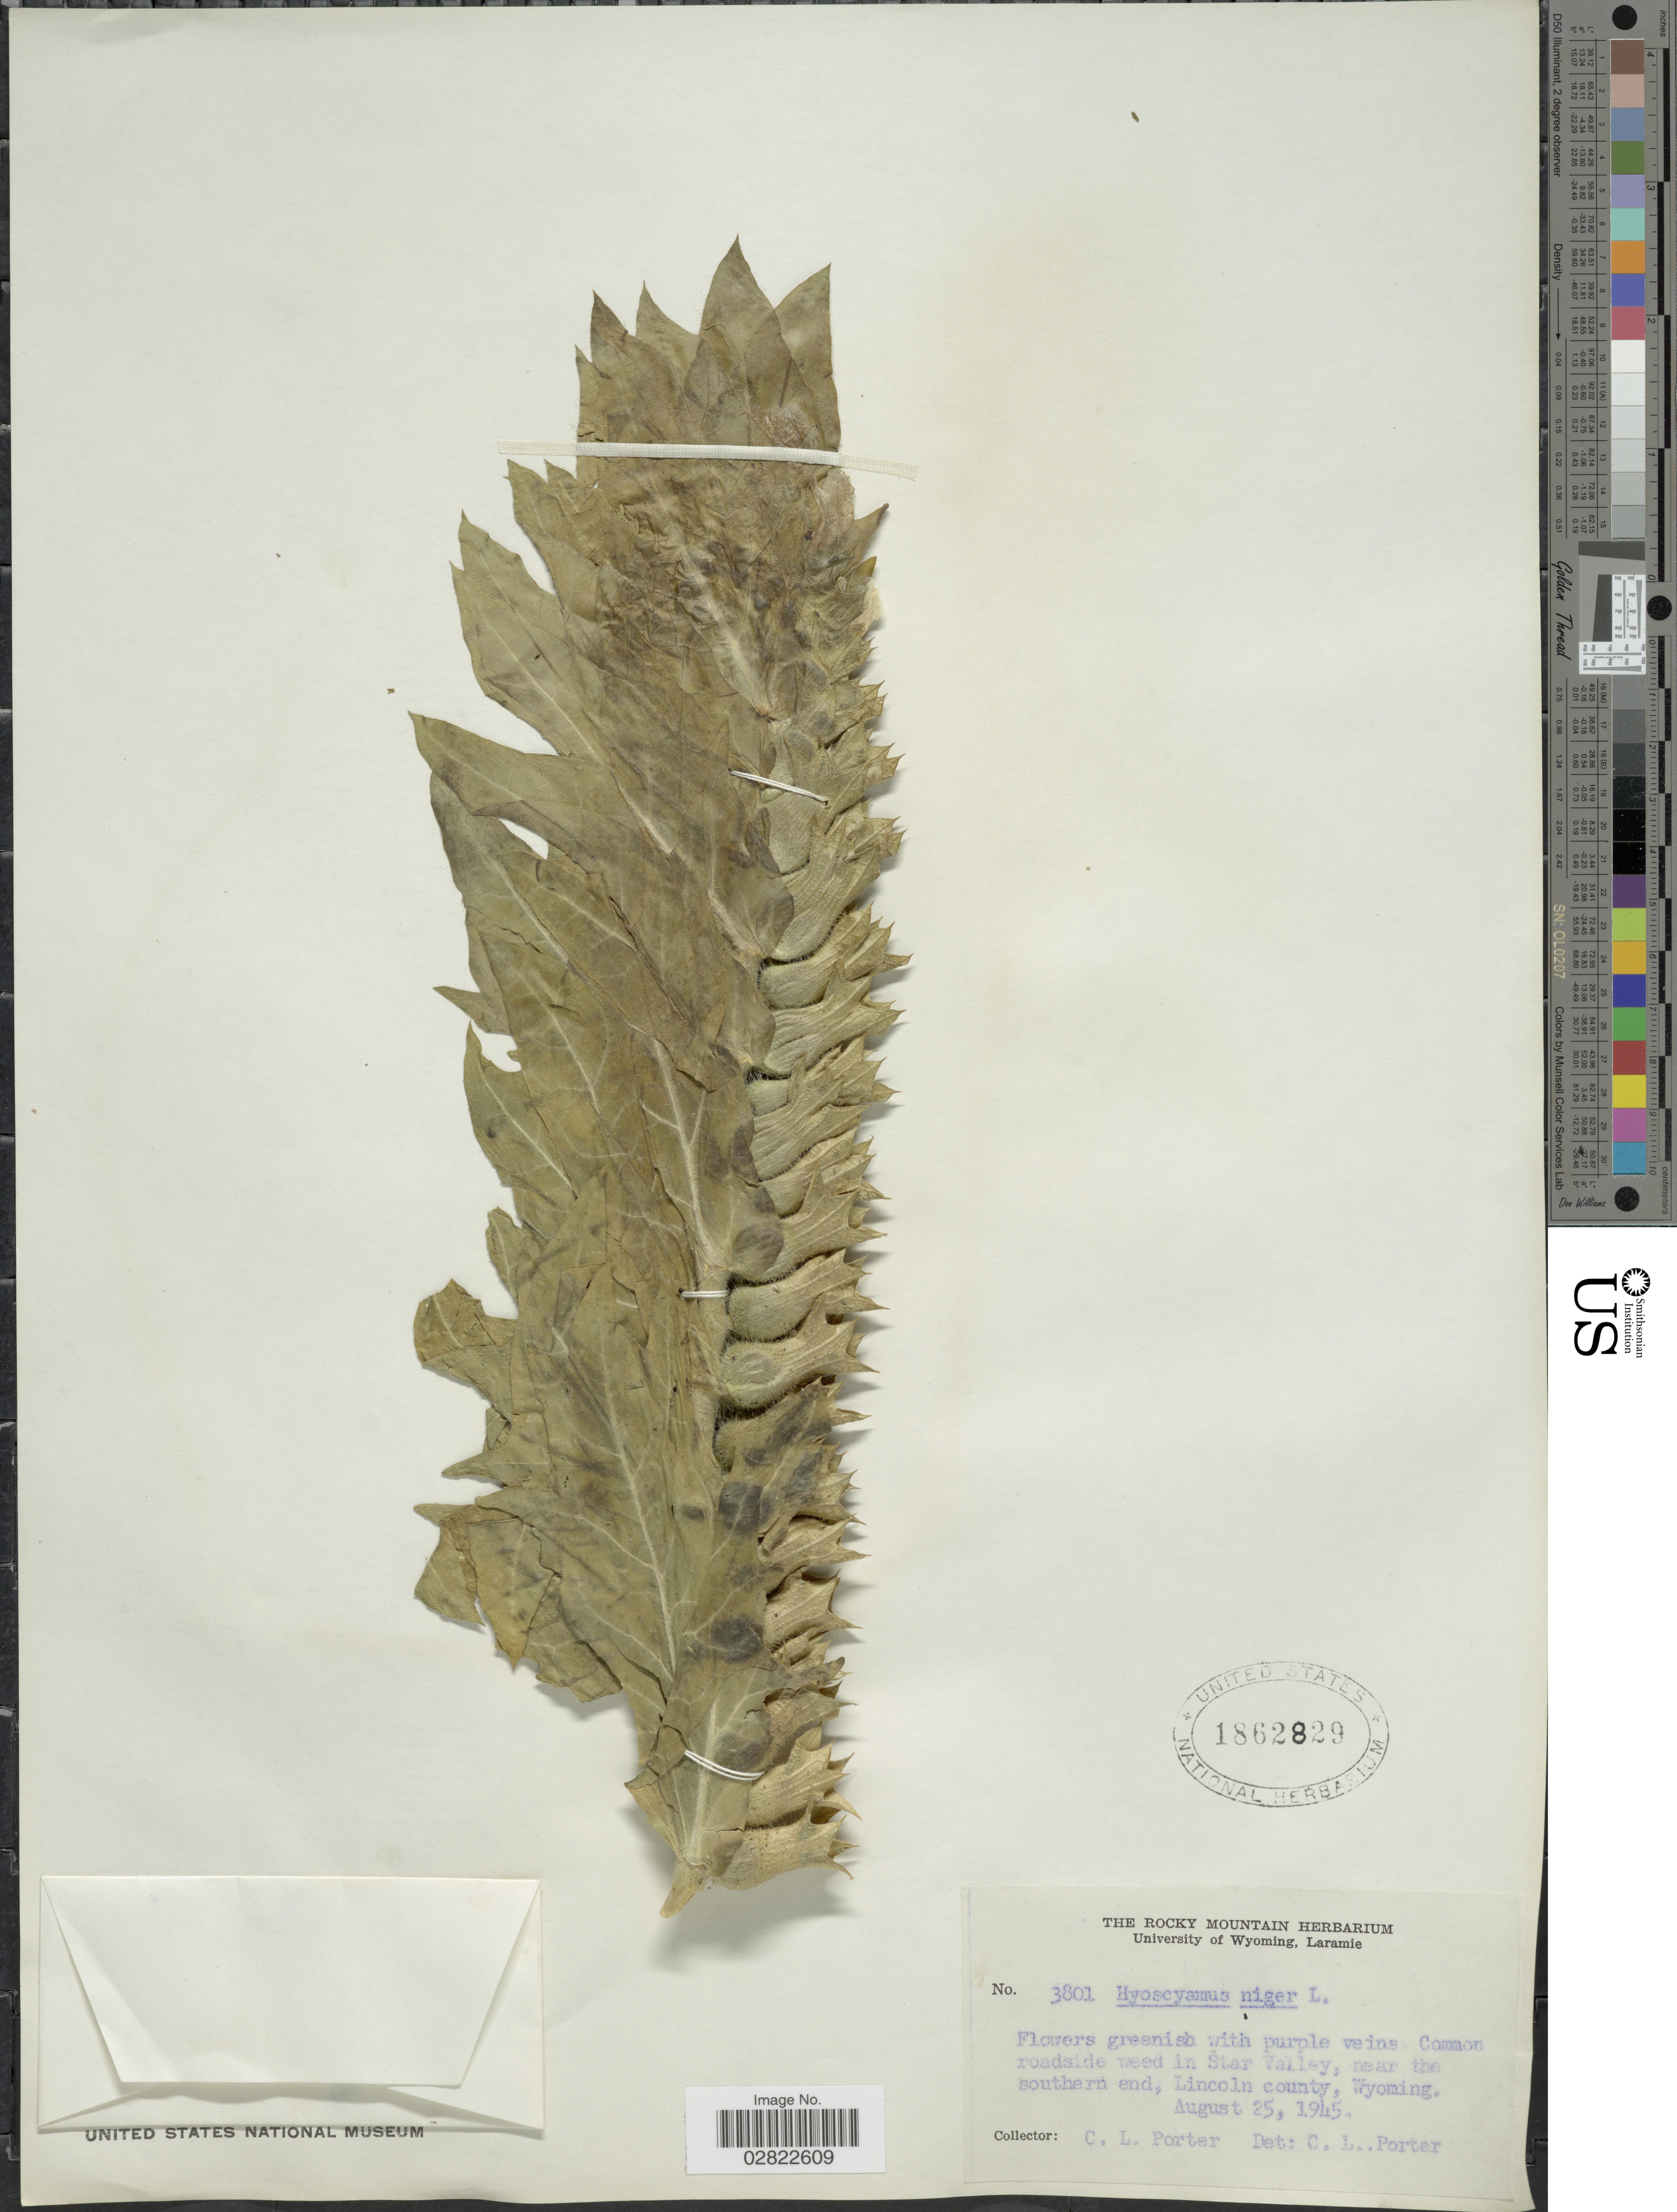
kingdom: Plantae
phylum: Tracheophyta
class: Magnoliopsida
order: Solanales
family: Solanaceae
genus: Hyoscyamus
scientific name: Hyoscyamus niger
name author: L.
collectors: C. L. Porter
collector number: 3801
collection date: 1945-08-25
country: United States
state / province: Wyoming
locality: Common roadside weed in Star Valley, near the southern end, Lincoln county.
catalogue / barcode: US 1862829